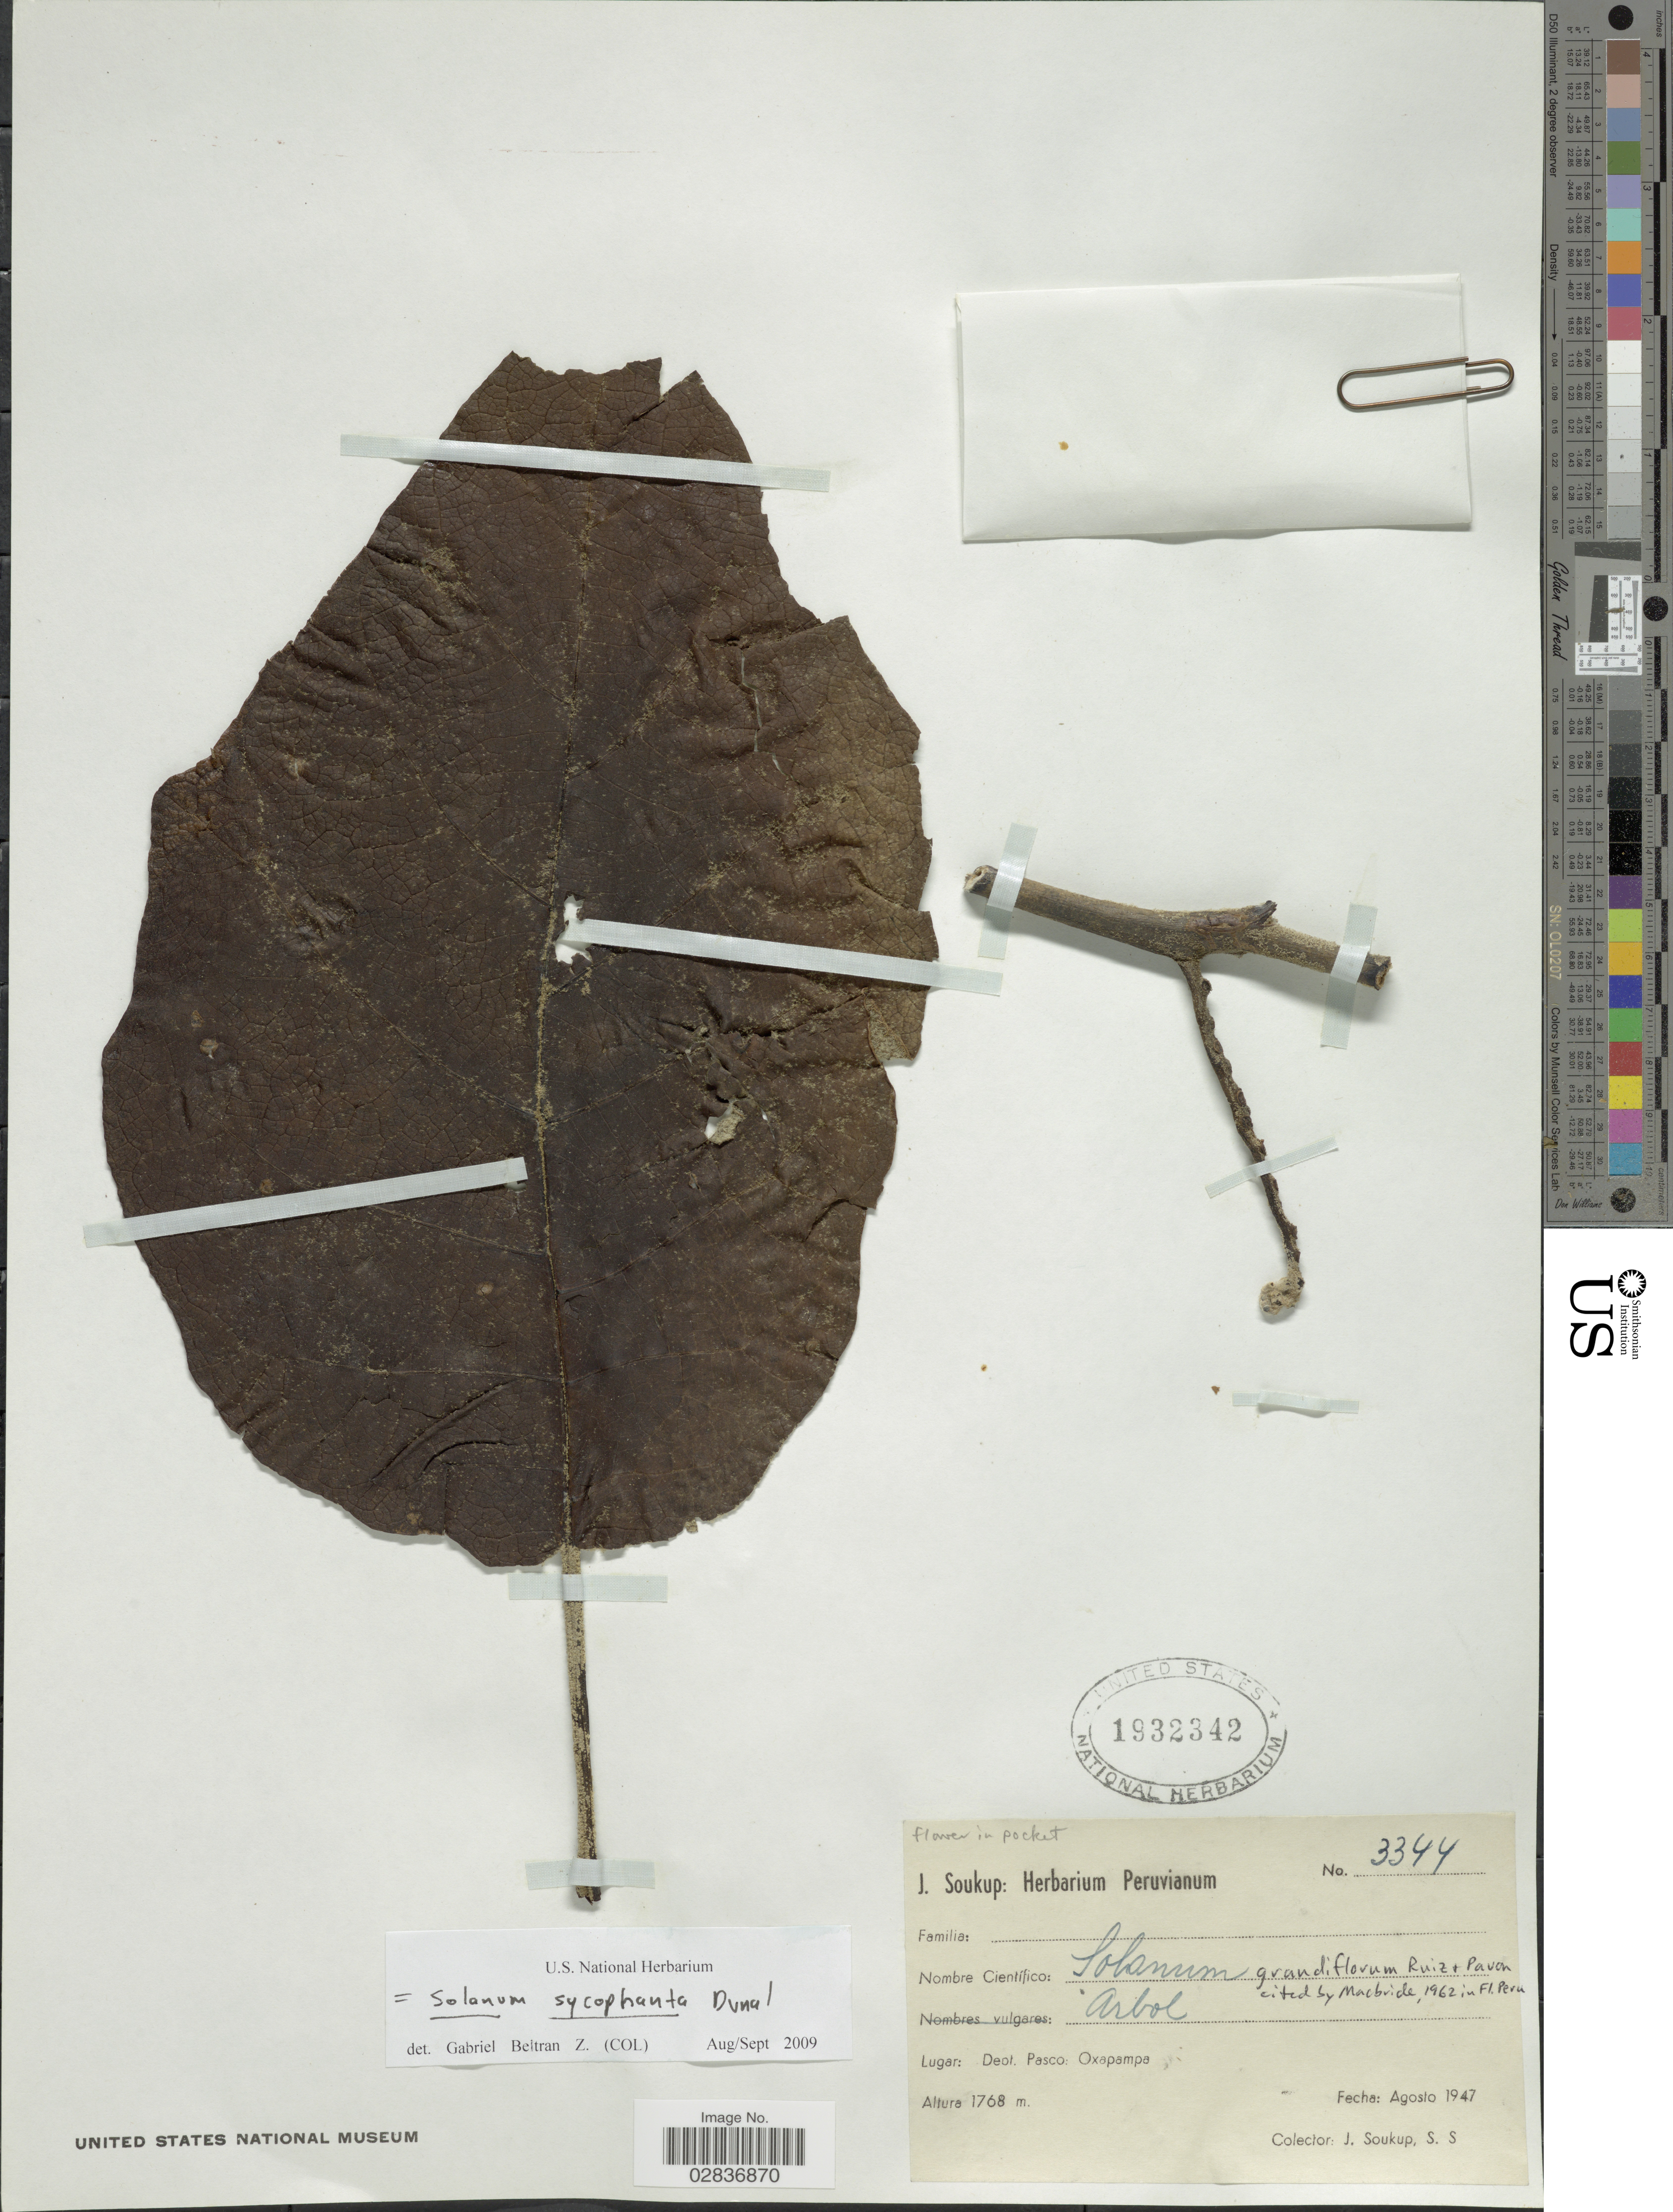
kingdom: Plantae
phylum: Tracheophyta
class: Magnoliopsida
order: Solanales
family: Solanaceae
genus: Solanum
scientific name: Solanum sycophanta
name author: Dunal in DC.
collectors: J. Soukup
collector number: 3344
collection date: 1947-08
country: Peru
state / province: Pasco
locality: Dept. Pasco: Oxapampa.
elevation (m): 1768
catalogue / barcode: US 1932342